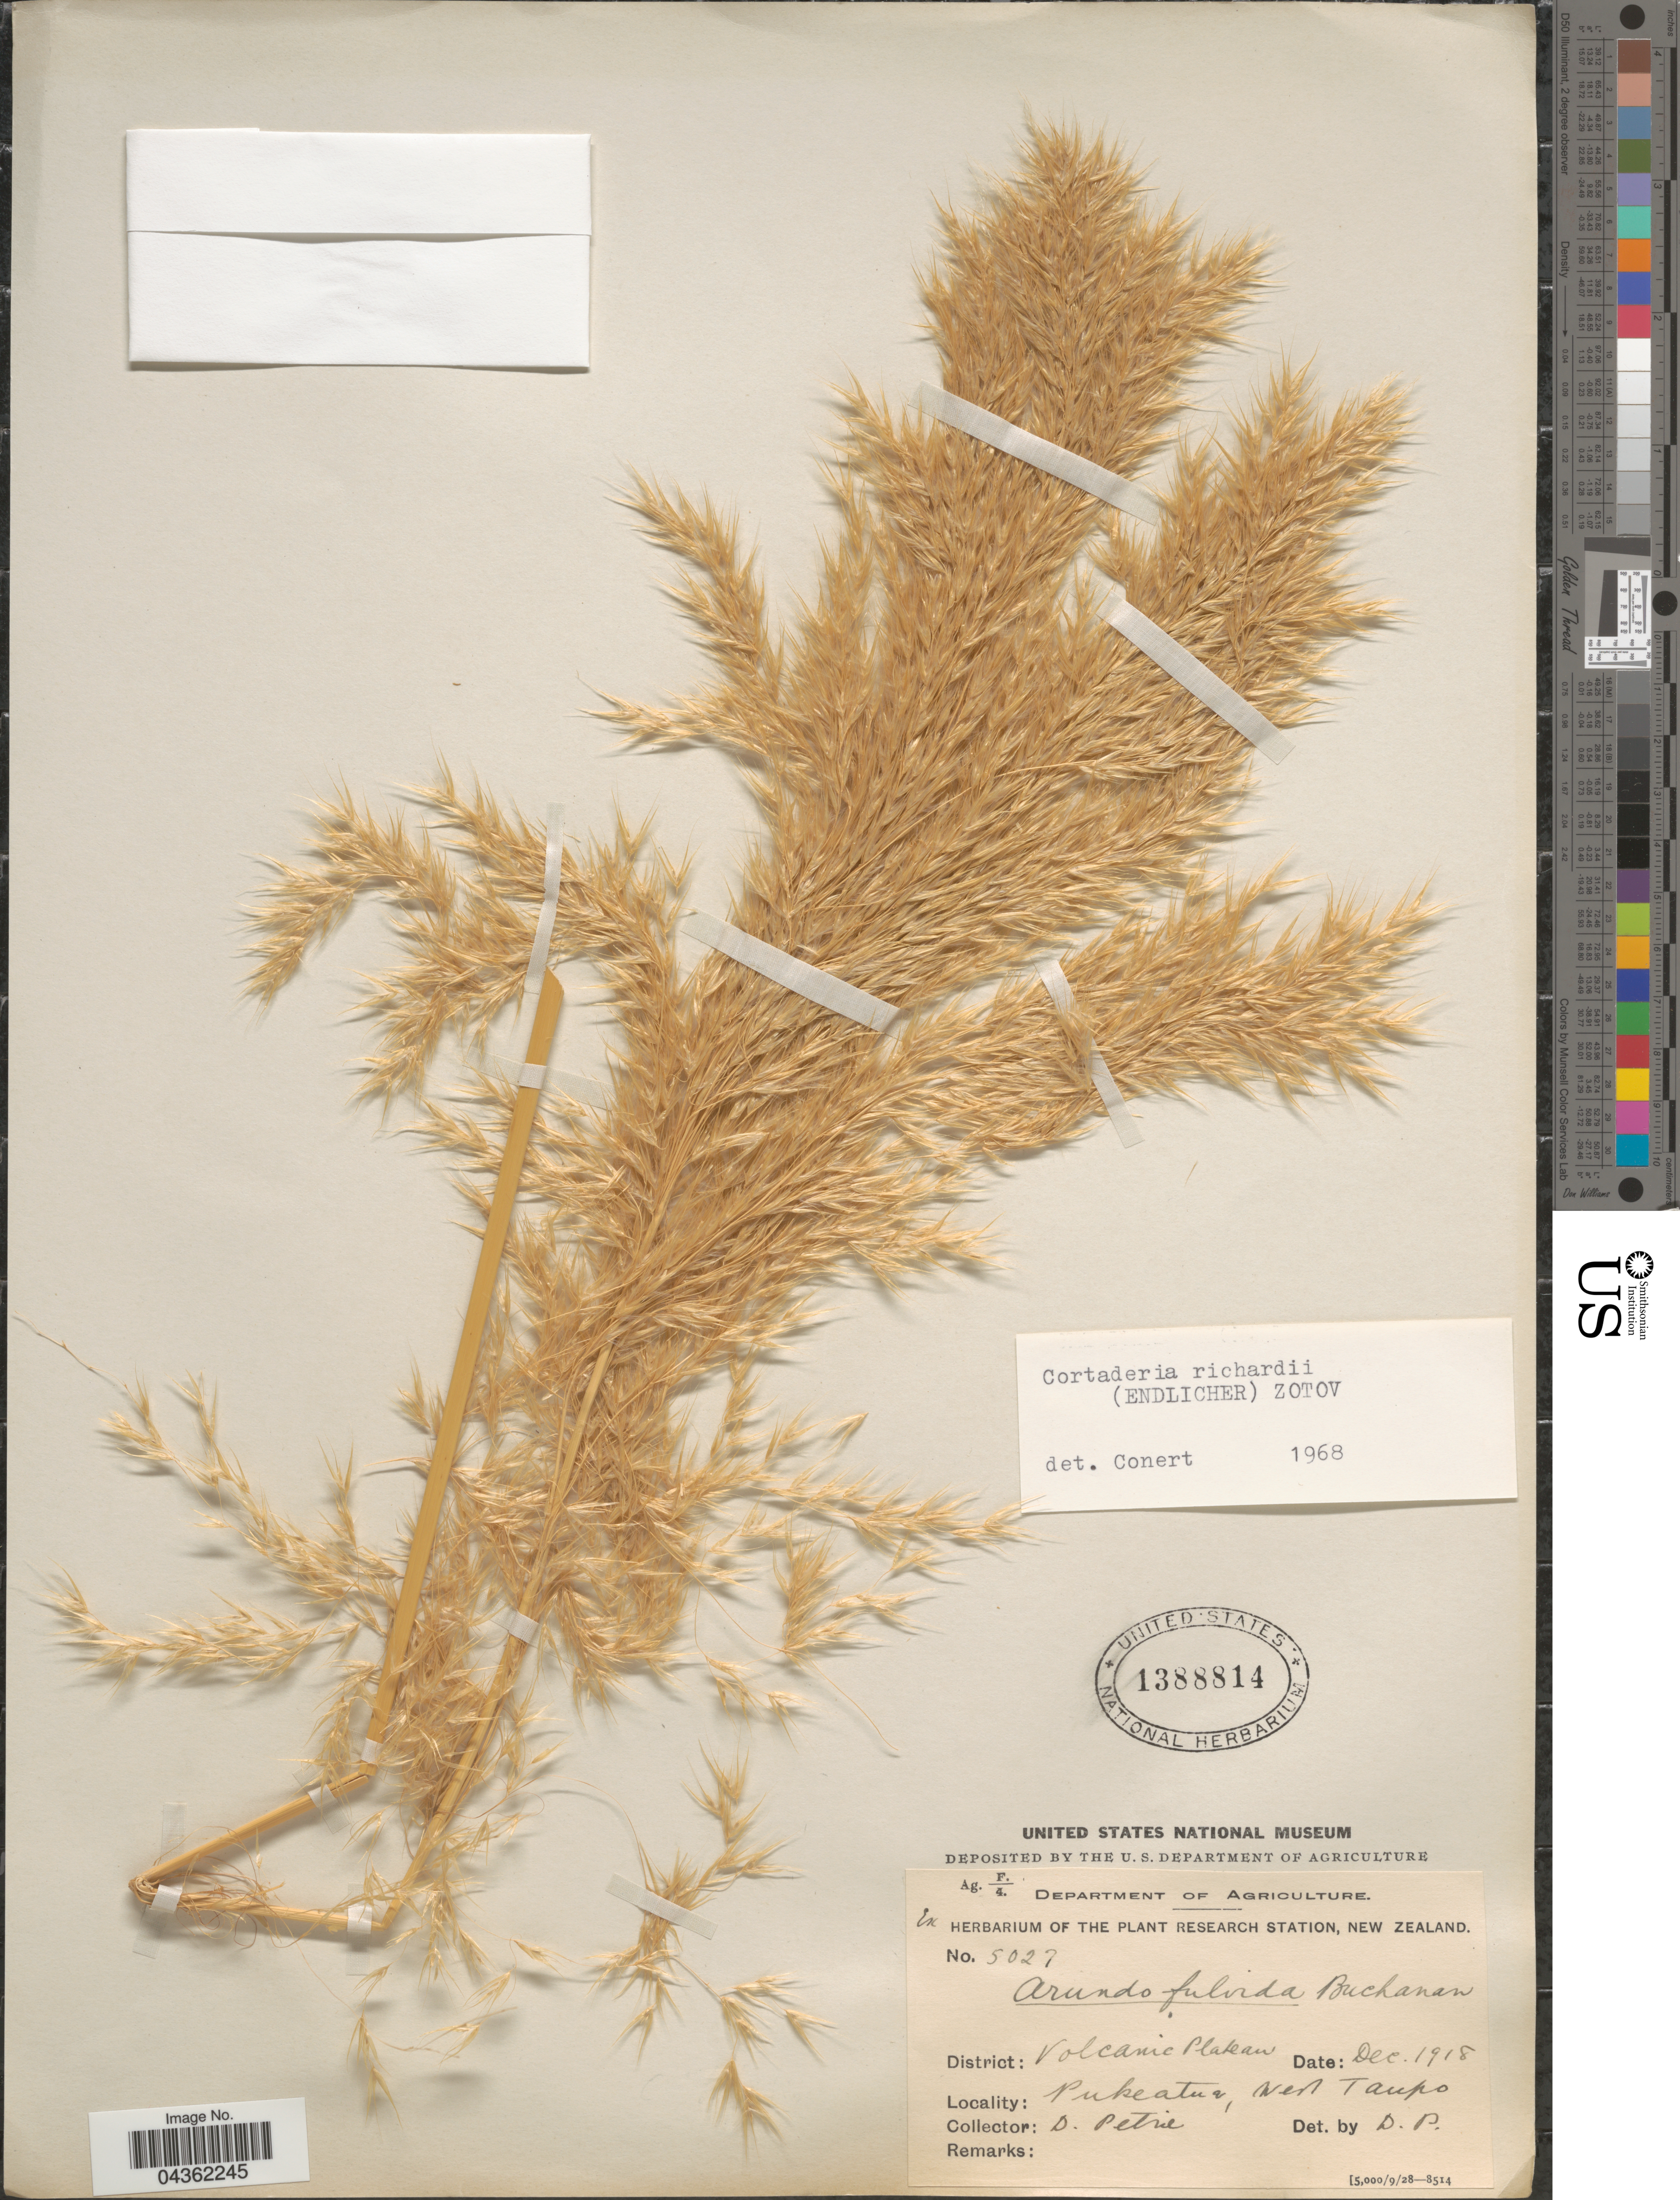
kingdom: Plantae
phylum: Tracheophyta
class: Liliopsida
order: Poales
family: Poaceae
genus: Austroderia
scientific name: Austroderia richardii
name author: (Endl.) N.P. Barker & H.P. Linder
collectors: D. Petrie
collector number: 5027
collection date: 1918-12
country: New Zealand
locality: District: Volcanic Plateau. Pukeautua, West Taupo.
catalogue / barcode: US 1388814